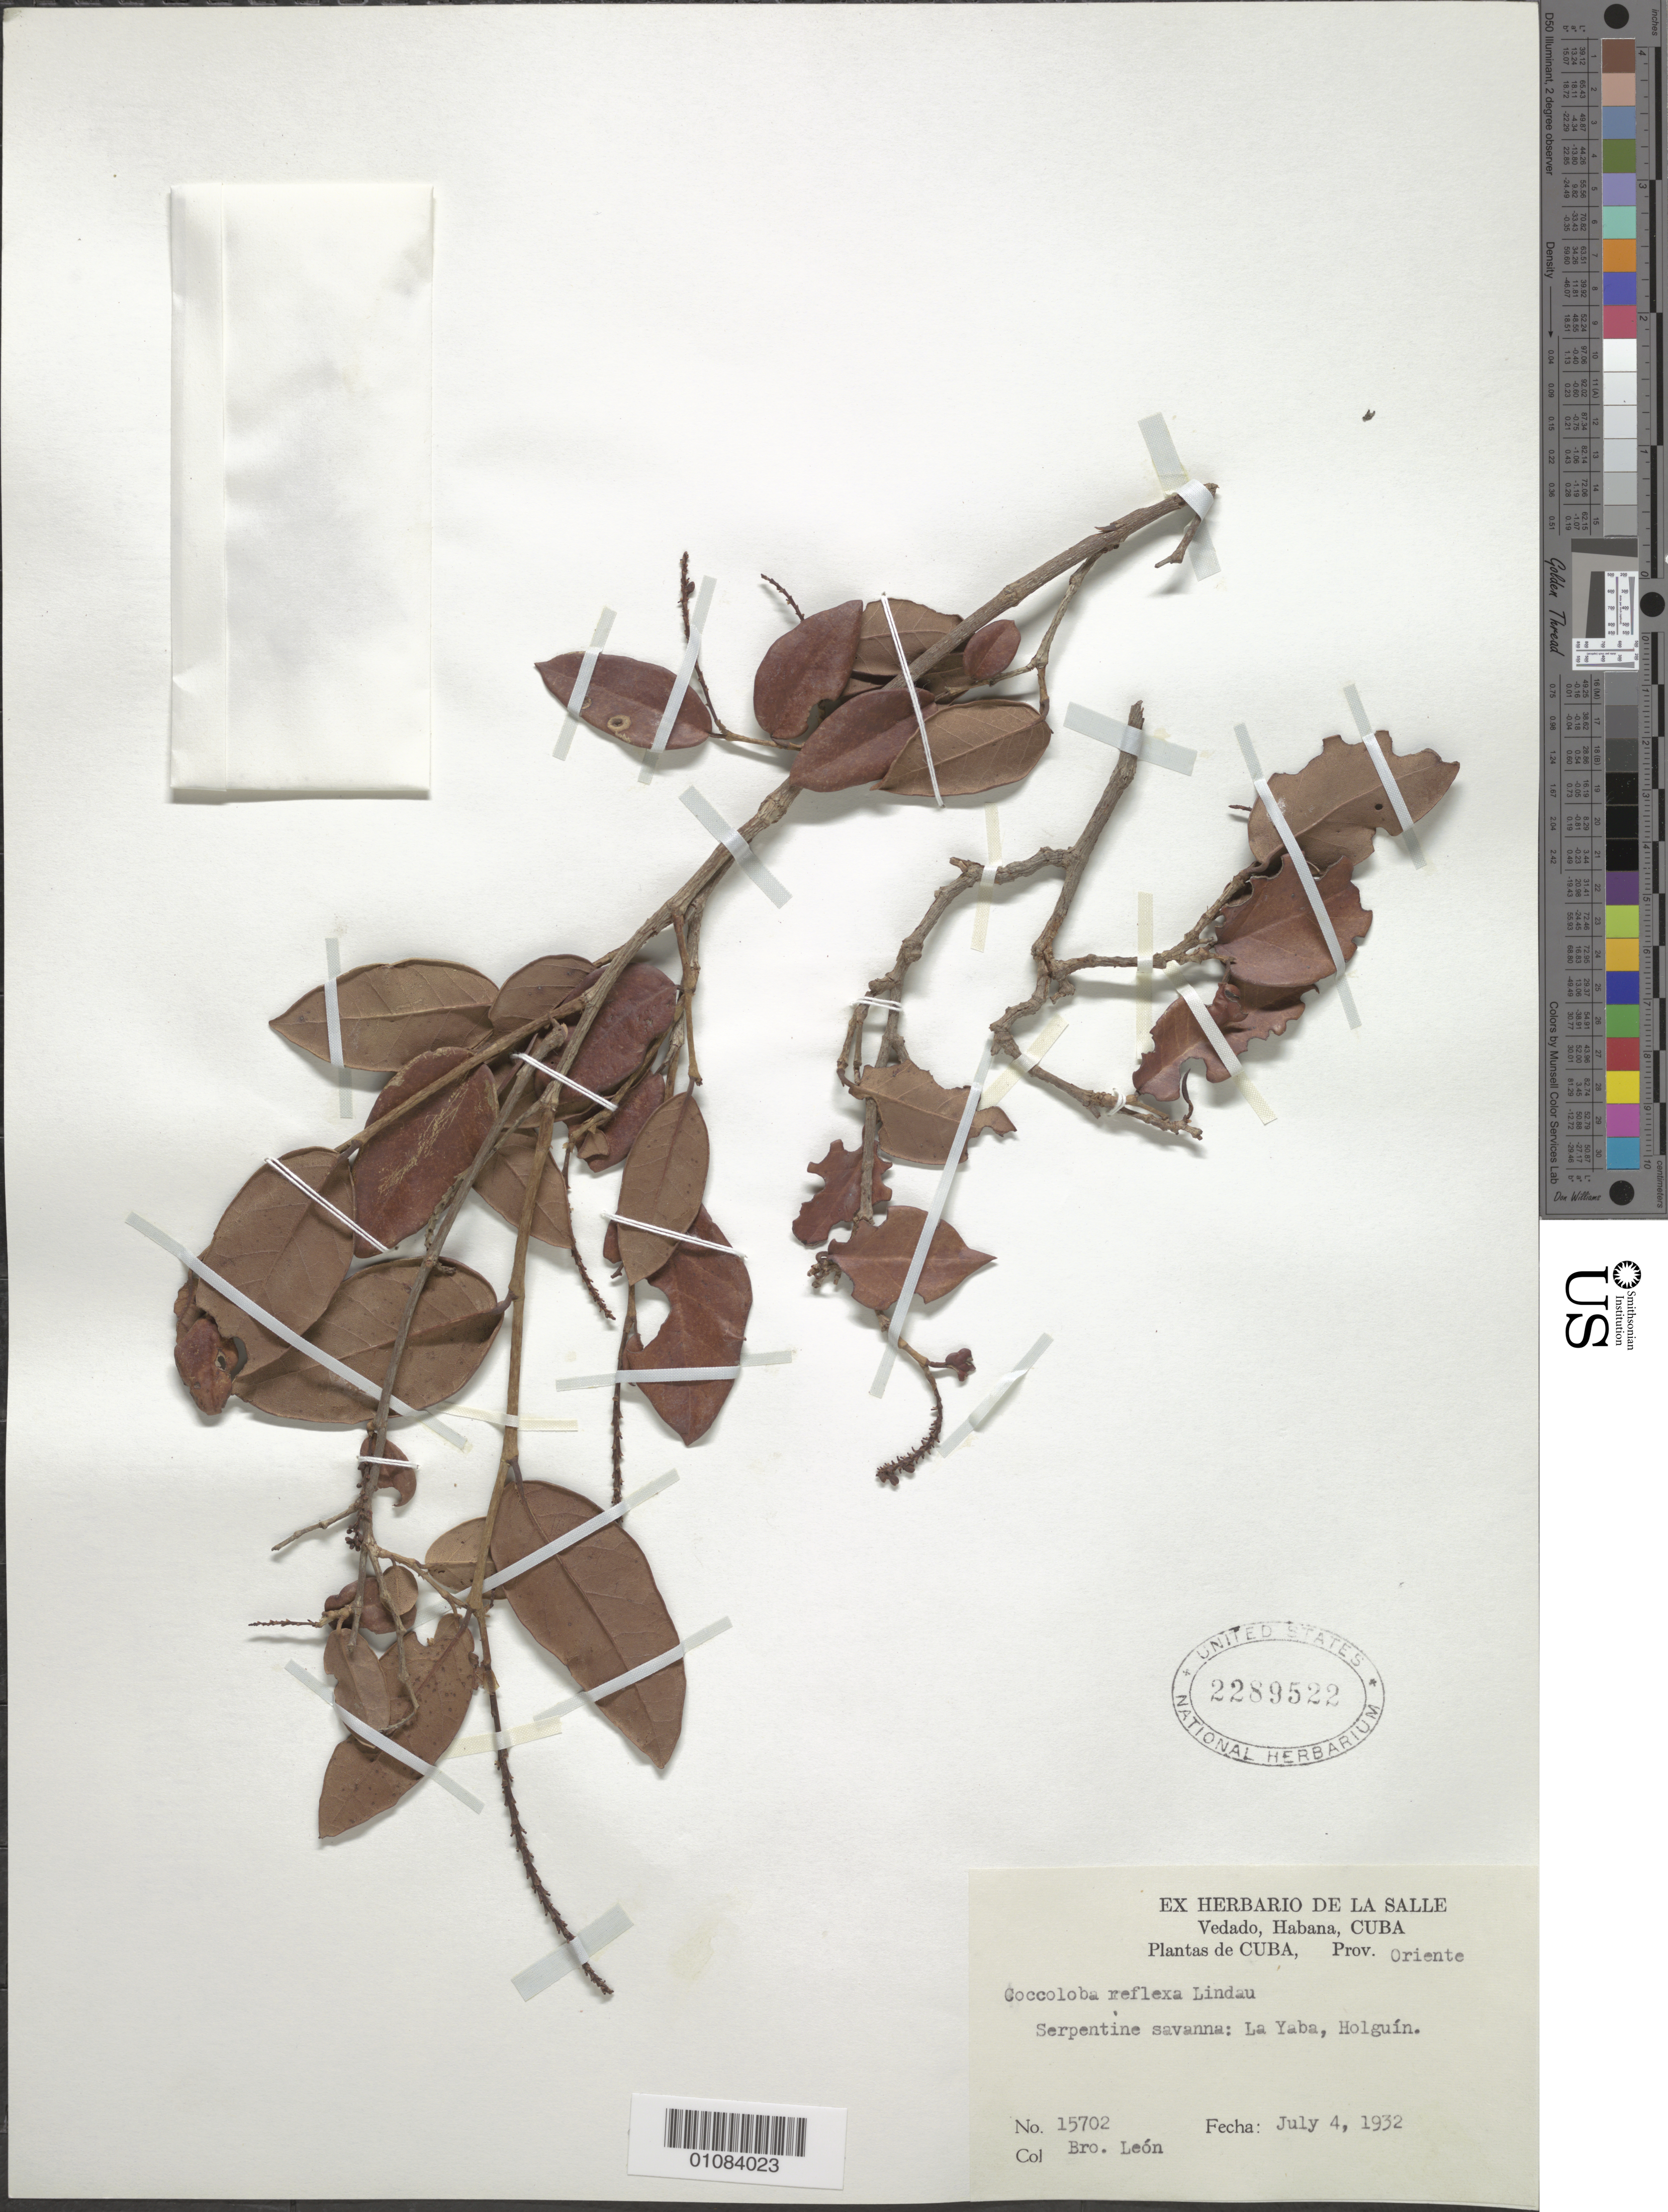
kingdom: Plantae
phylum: Tracheophyta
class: Magnoliopsida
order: Caryophyllales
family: Polygonaceae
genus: Coccoloba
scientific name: Coccoloba reflexa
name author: Lindau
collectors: Bro. León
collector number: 15702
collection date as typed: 04 Jul 1932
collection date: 1932-07-04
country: Cuba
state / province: Holguín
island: Cuba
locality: Serpentine savanna: La Yaba, Holguin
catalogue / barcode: US 2289522